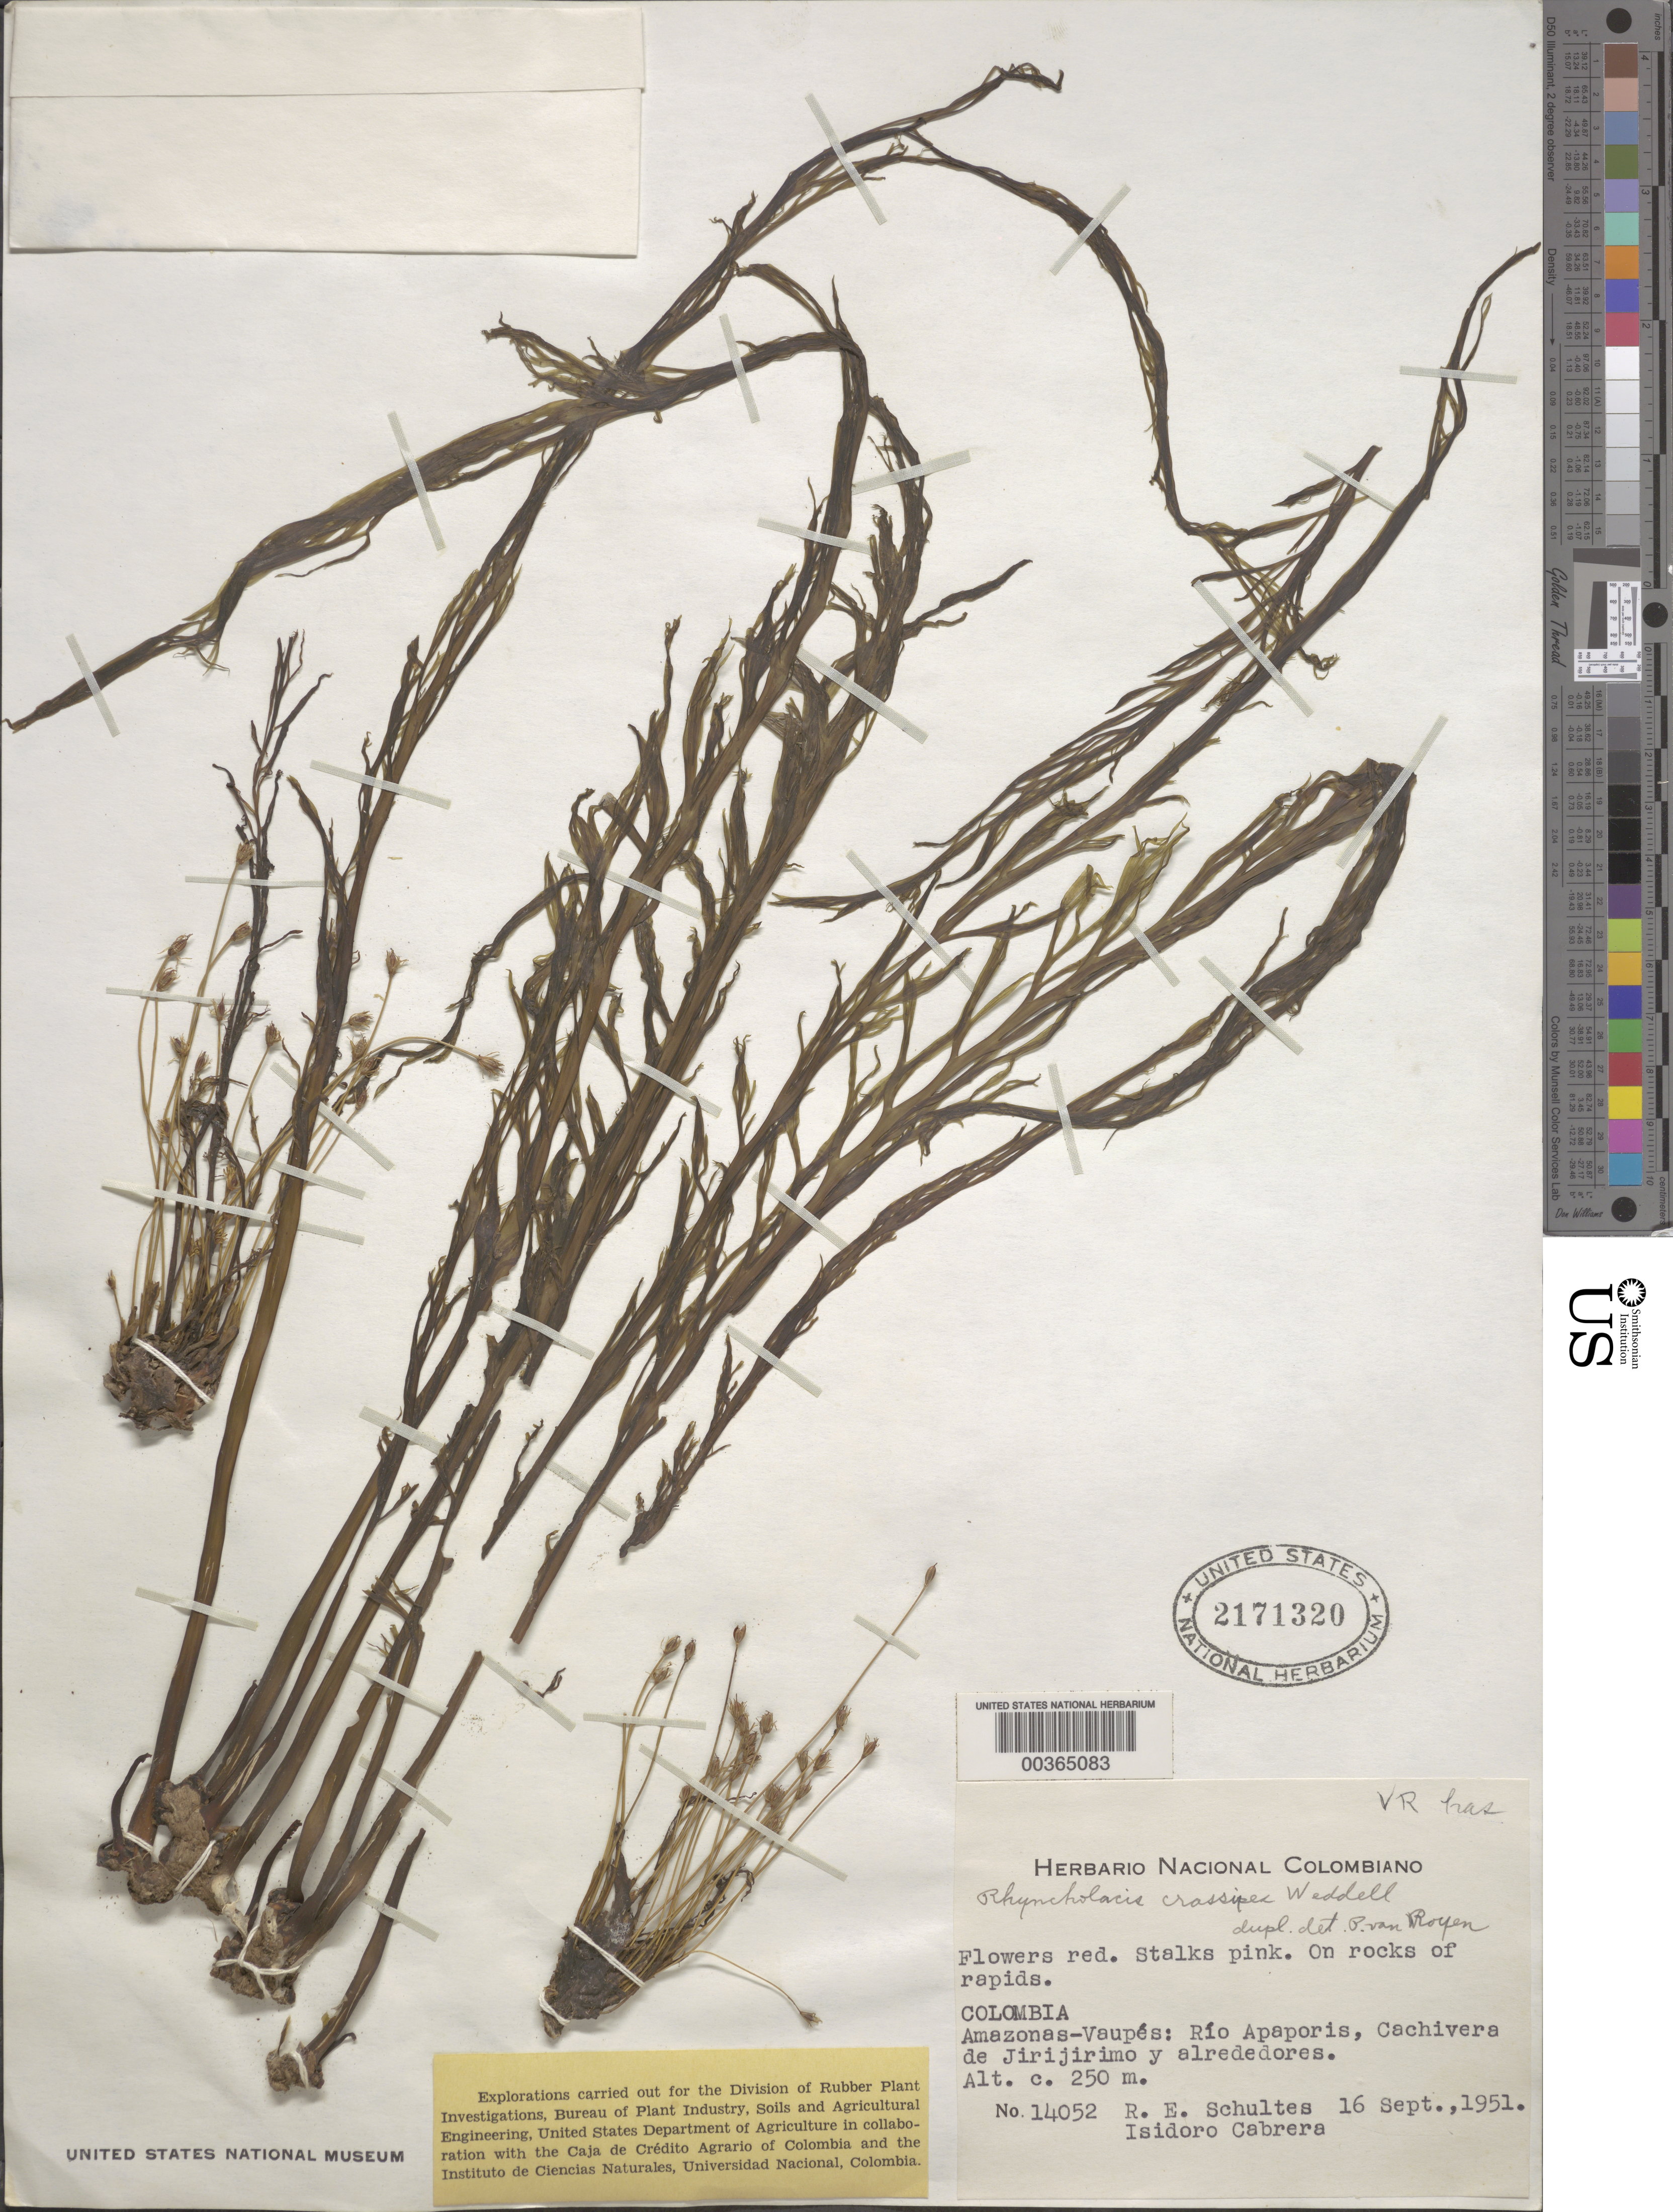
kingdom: Plantae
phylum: Tracheophyta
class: Magnoliopsida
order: Malpighiales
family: Podostemaceae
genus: Rhyncholacis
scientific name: Rhyncholacis crassipes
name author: Wedd.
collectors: R. E. Schultes & I. Cabrera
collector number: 14052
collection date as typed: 16 Sep 1951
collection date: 1951-09-16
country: Colombia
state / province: Amazônas / Vaupés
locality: Rio Apaporis, Cachivera de Jirijirimo y Alrededores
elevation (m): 250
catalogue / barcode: US 2171320